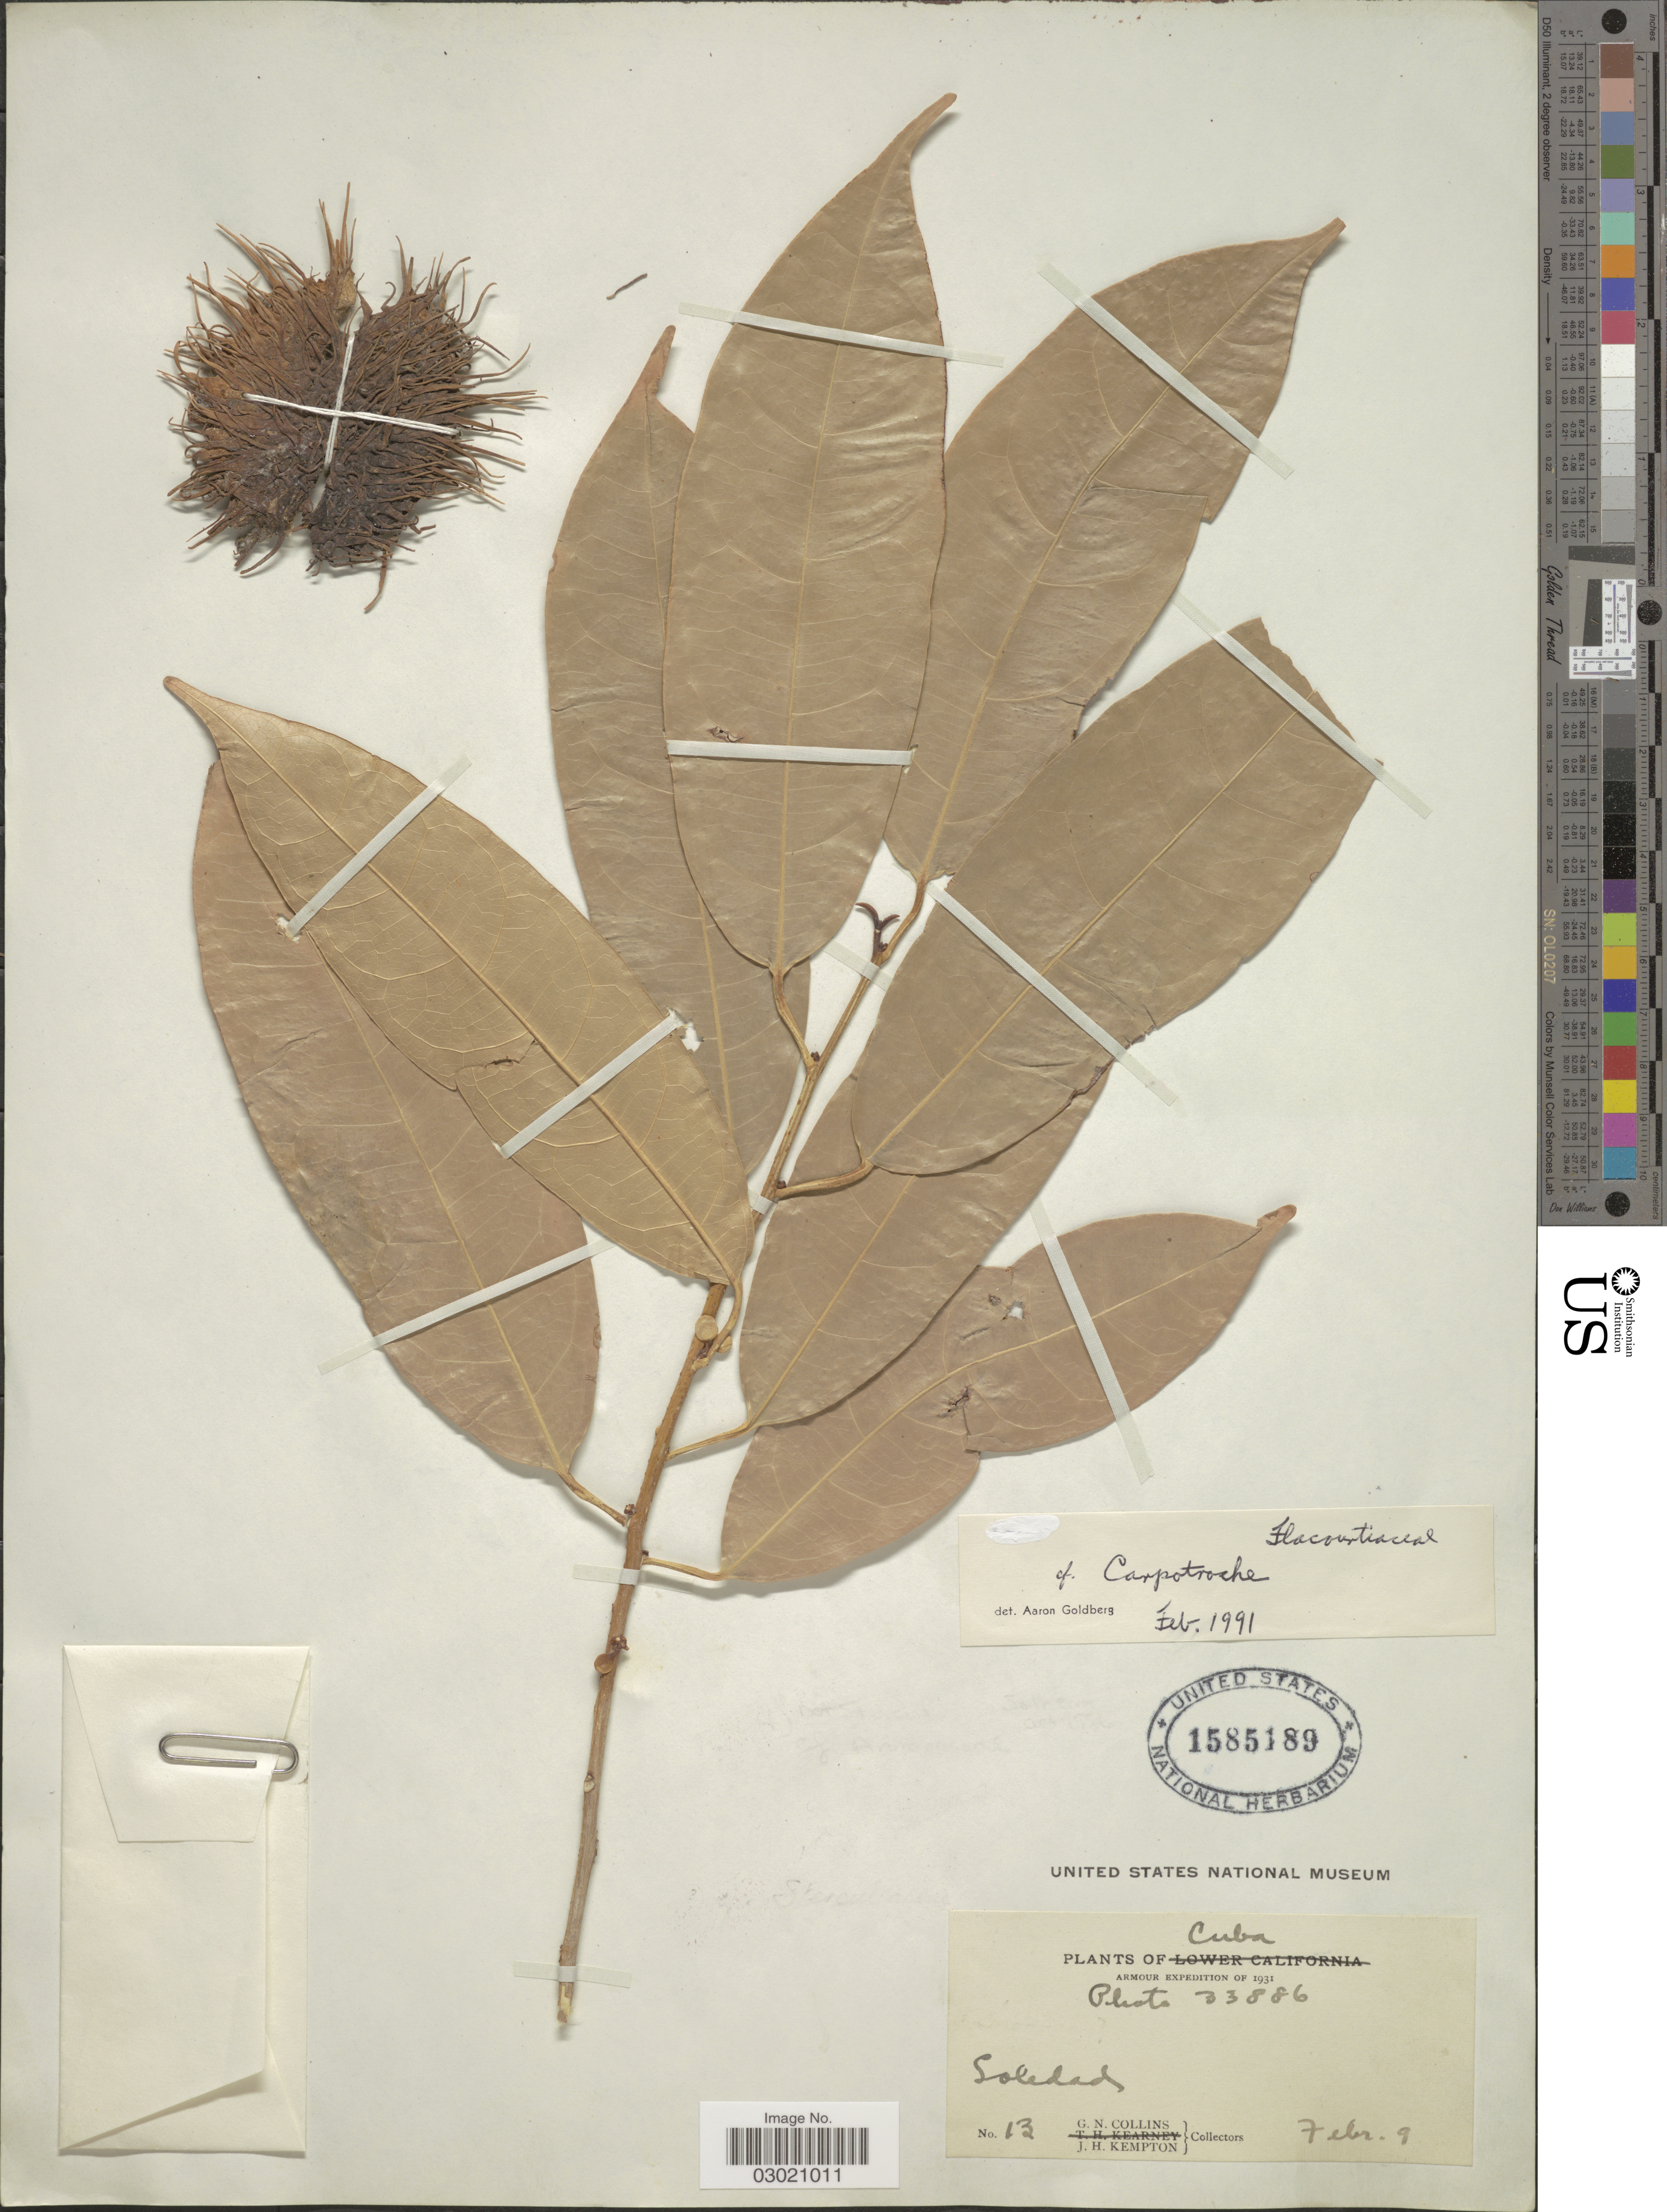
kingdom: Plantae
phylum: Tracheophyta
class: Magnoliopsida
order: Malpighiales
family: Achariaceae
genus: Carpotroche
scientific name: Carpotroche sp.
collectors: G. Collins & J. H. Kempton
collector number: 13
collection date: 1931-02-09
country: Cuba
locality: Soledad.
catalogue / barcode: US 1585189